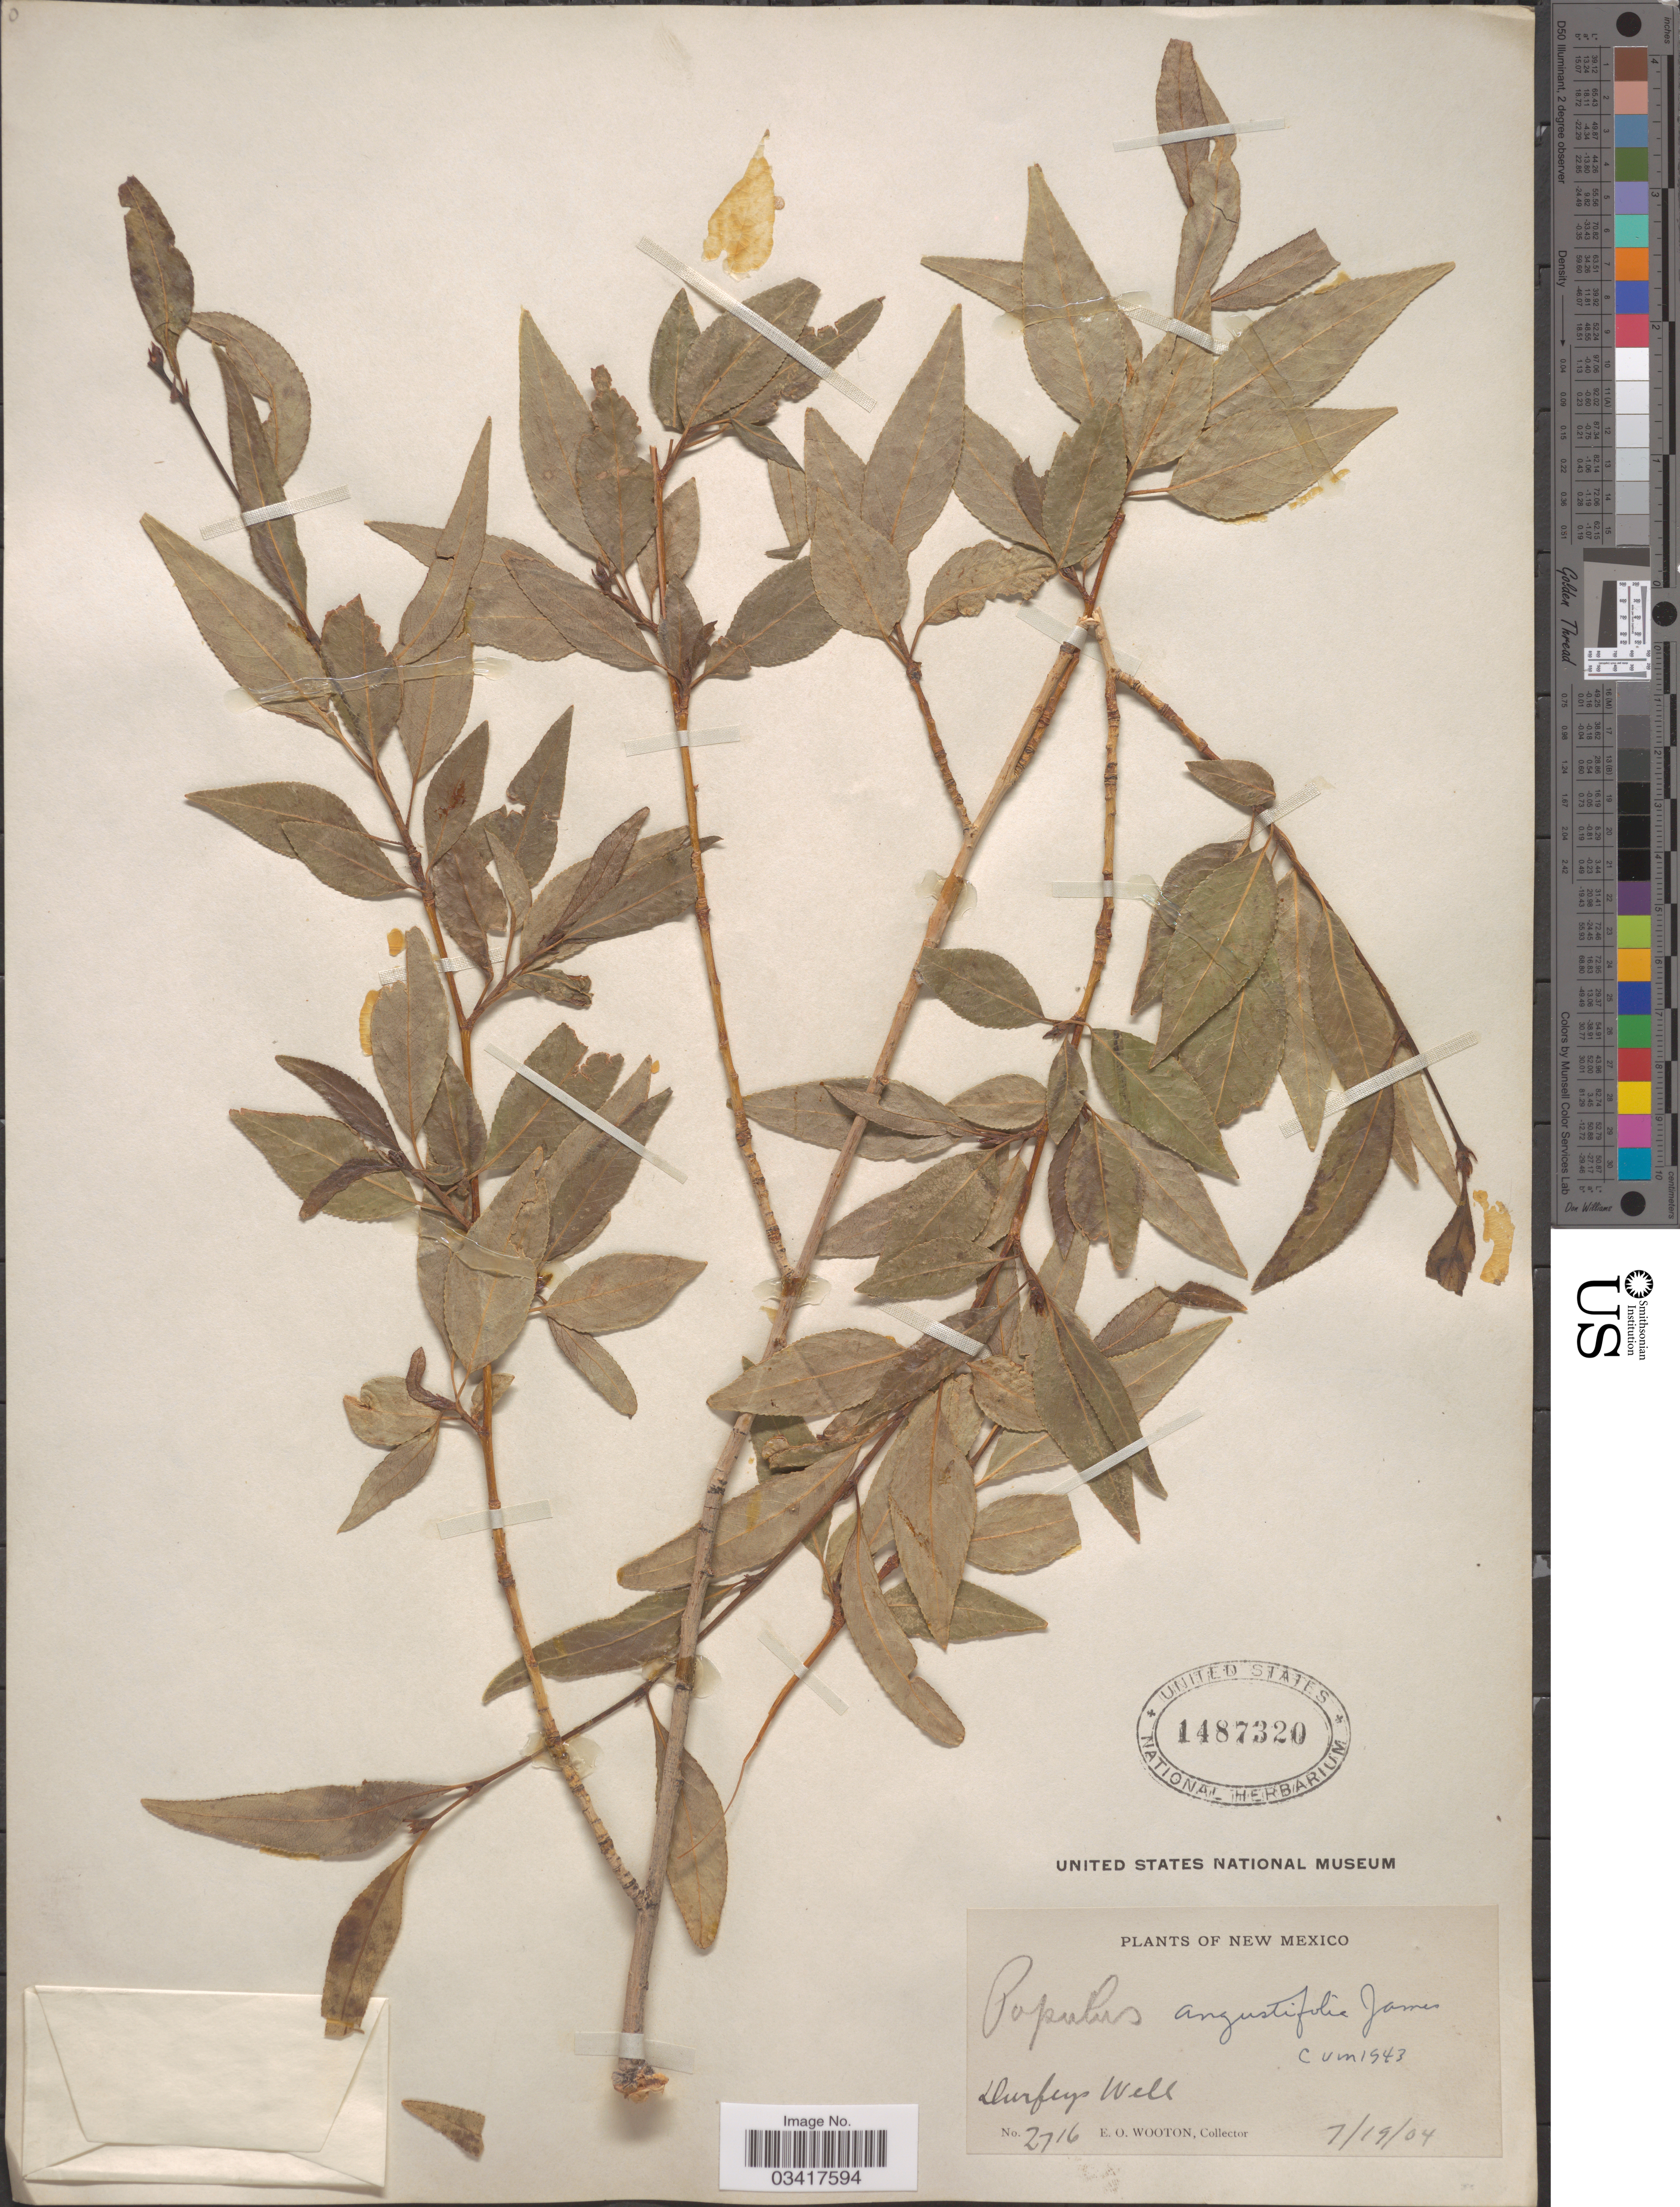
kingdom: Plantae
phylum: Tracheophyta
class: Magnoliopsida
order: Malpighiales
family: Salicaceae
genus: Populus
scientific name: Populus angustifolia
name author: E. James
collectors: E. O. Wooton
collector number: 2716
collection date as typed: Transcribed d/m/y: 19/7/4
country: United States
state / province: New Mexico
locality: Durfey's Well.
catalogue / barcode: US 1487320